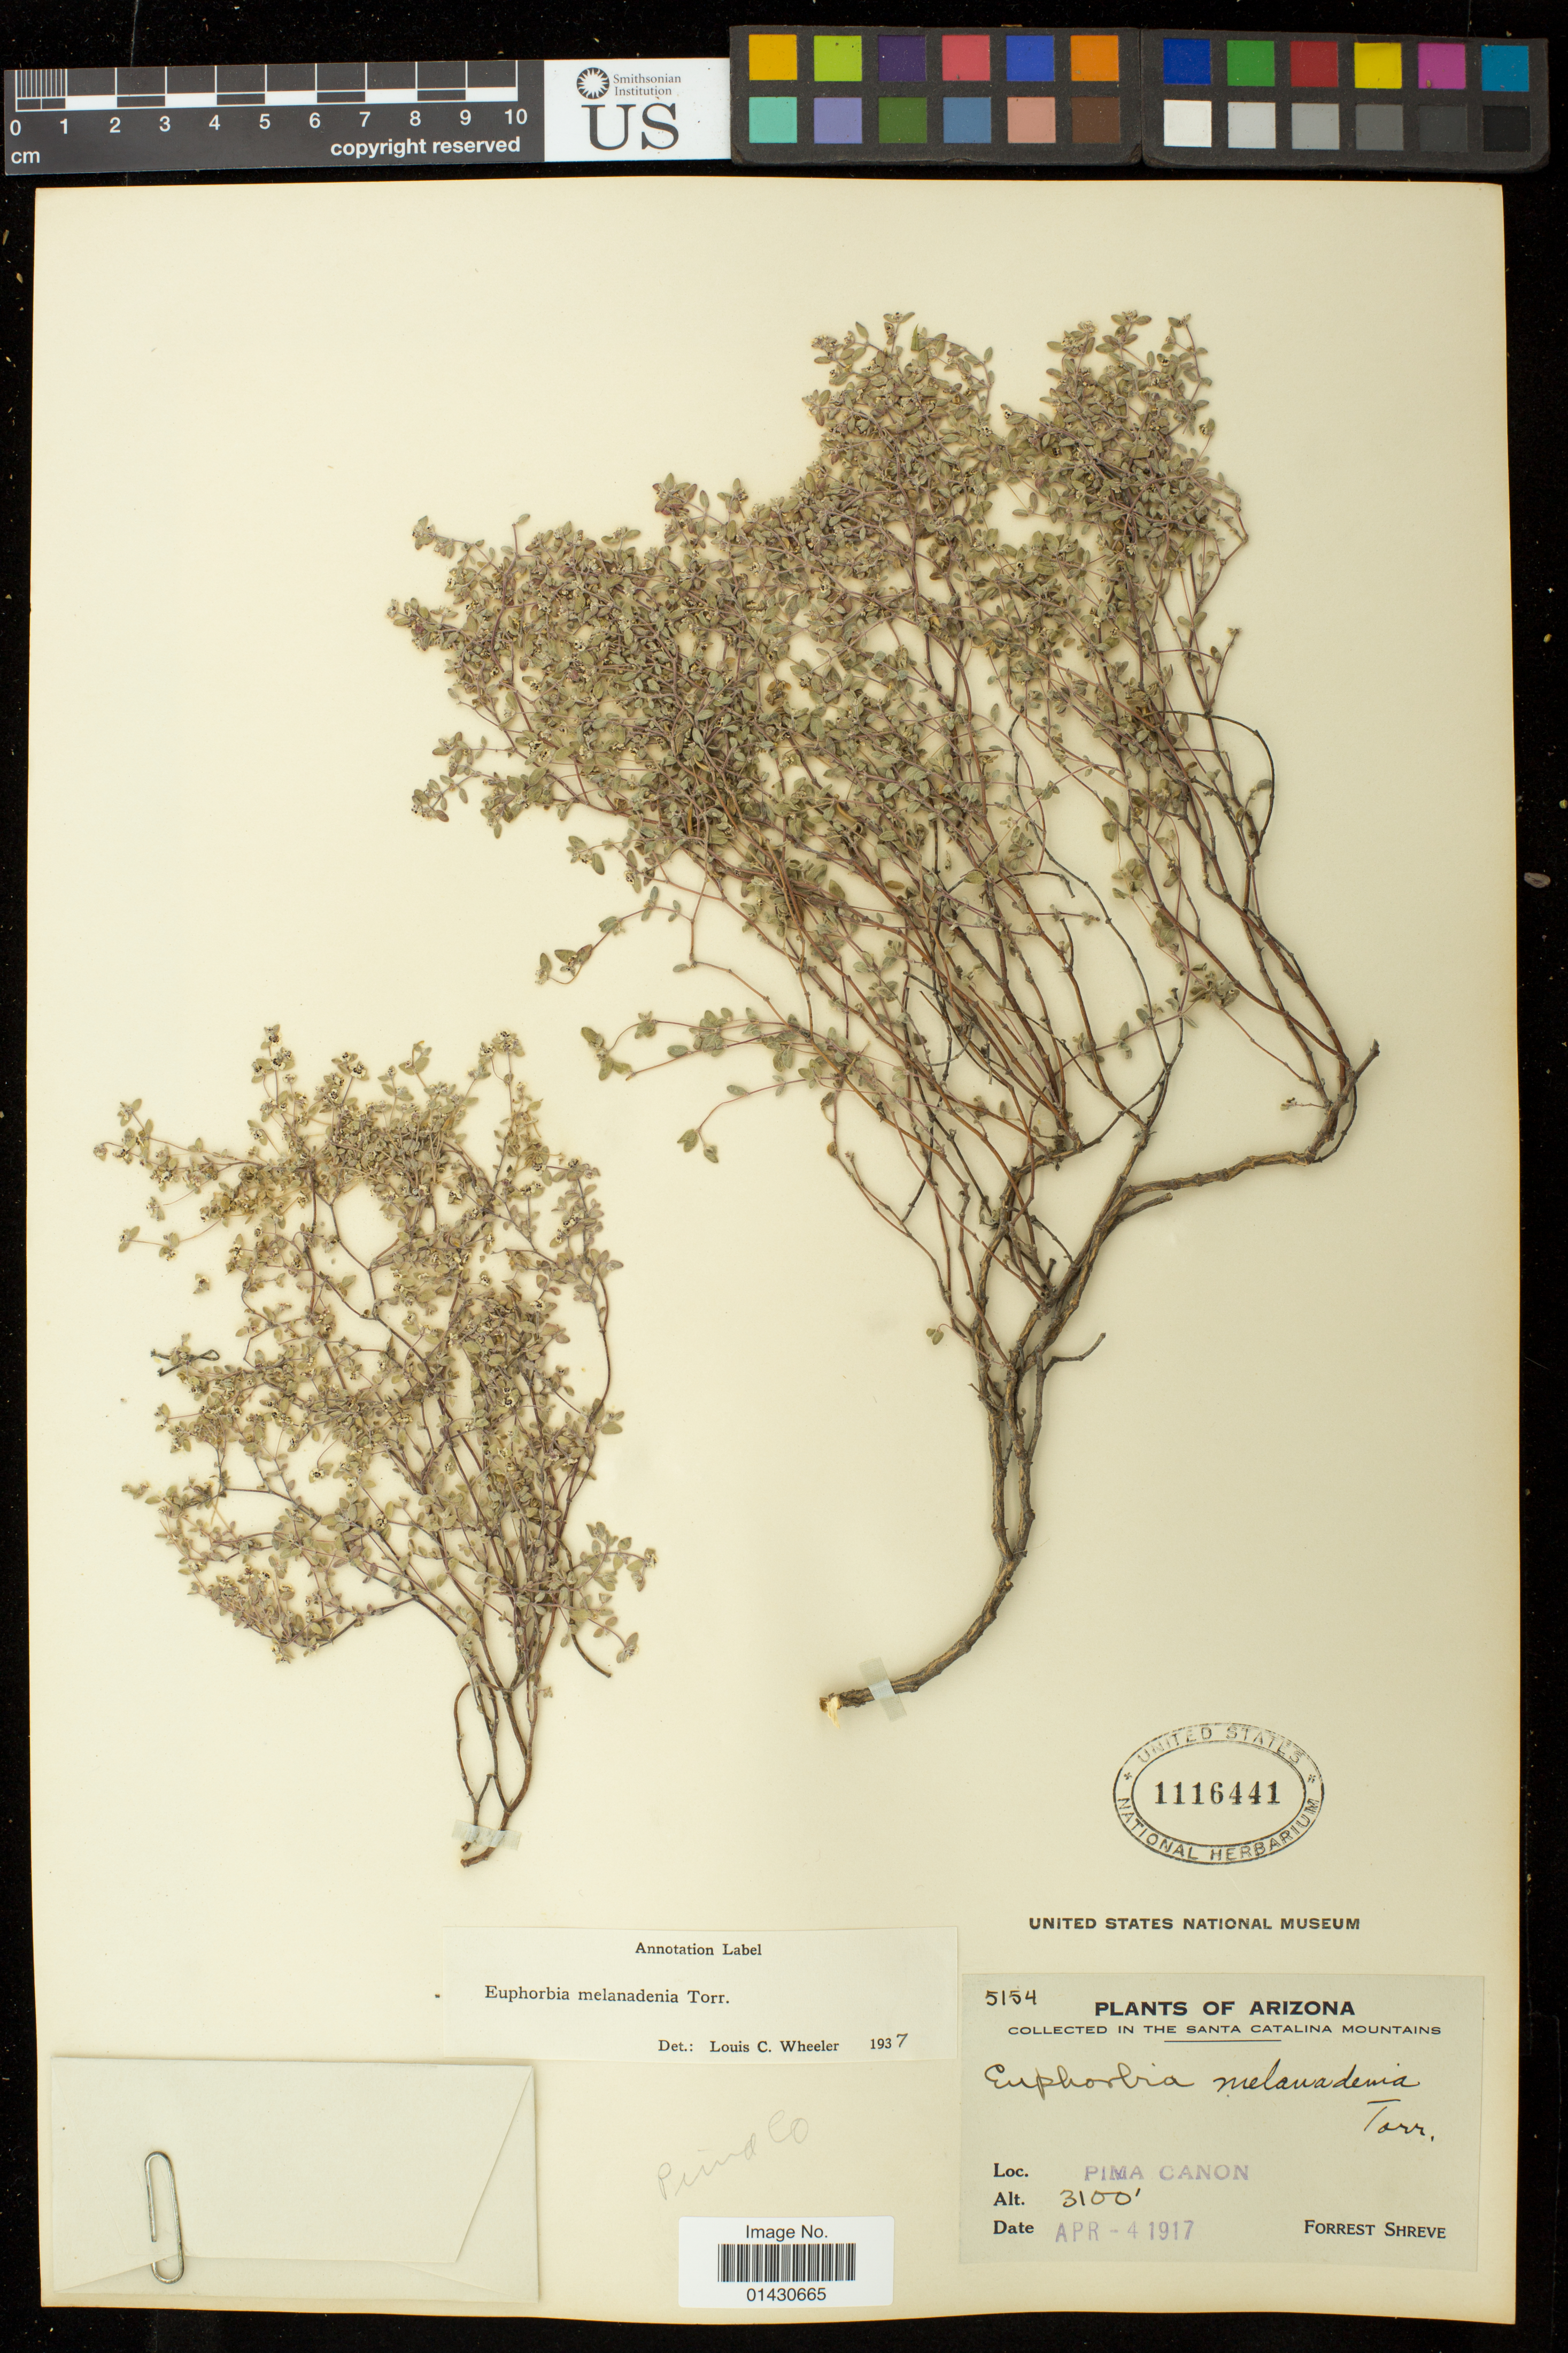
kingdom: Plantae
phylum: Tracheophyta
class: Magnoliopsida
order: Malpighiales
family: Euphorbiaceae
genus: Euphorbia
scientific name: Euphorbia melanadenia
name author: Torr.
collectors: F. Shreve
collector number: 5154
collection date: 1917-04-04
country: United States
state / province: Arizona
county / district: Pima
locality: Santa Catalina Mountains, Pima Canon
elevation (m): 945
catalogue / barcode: US 1116441